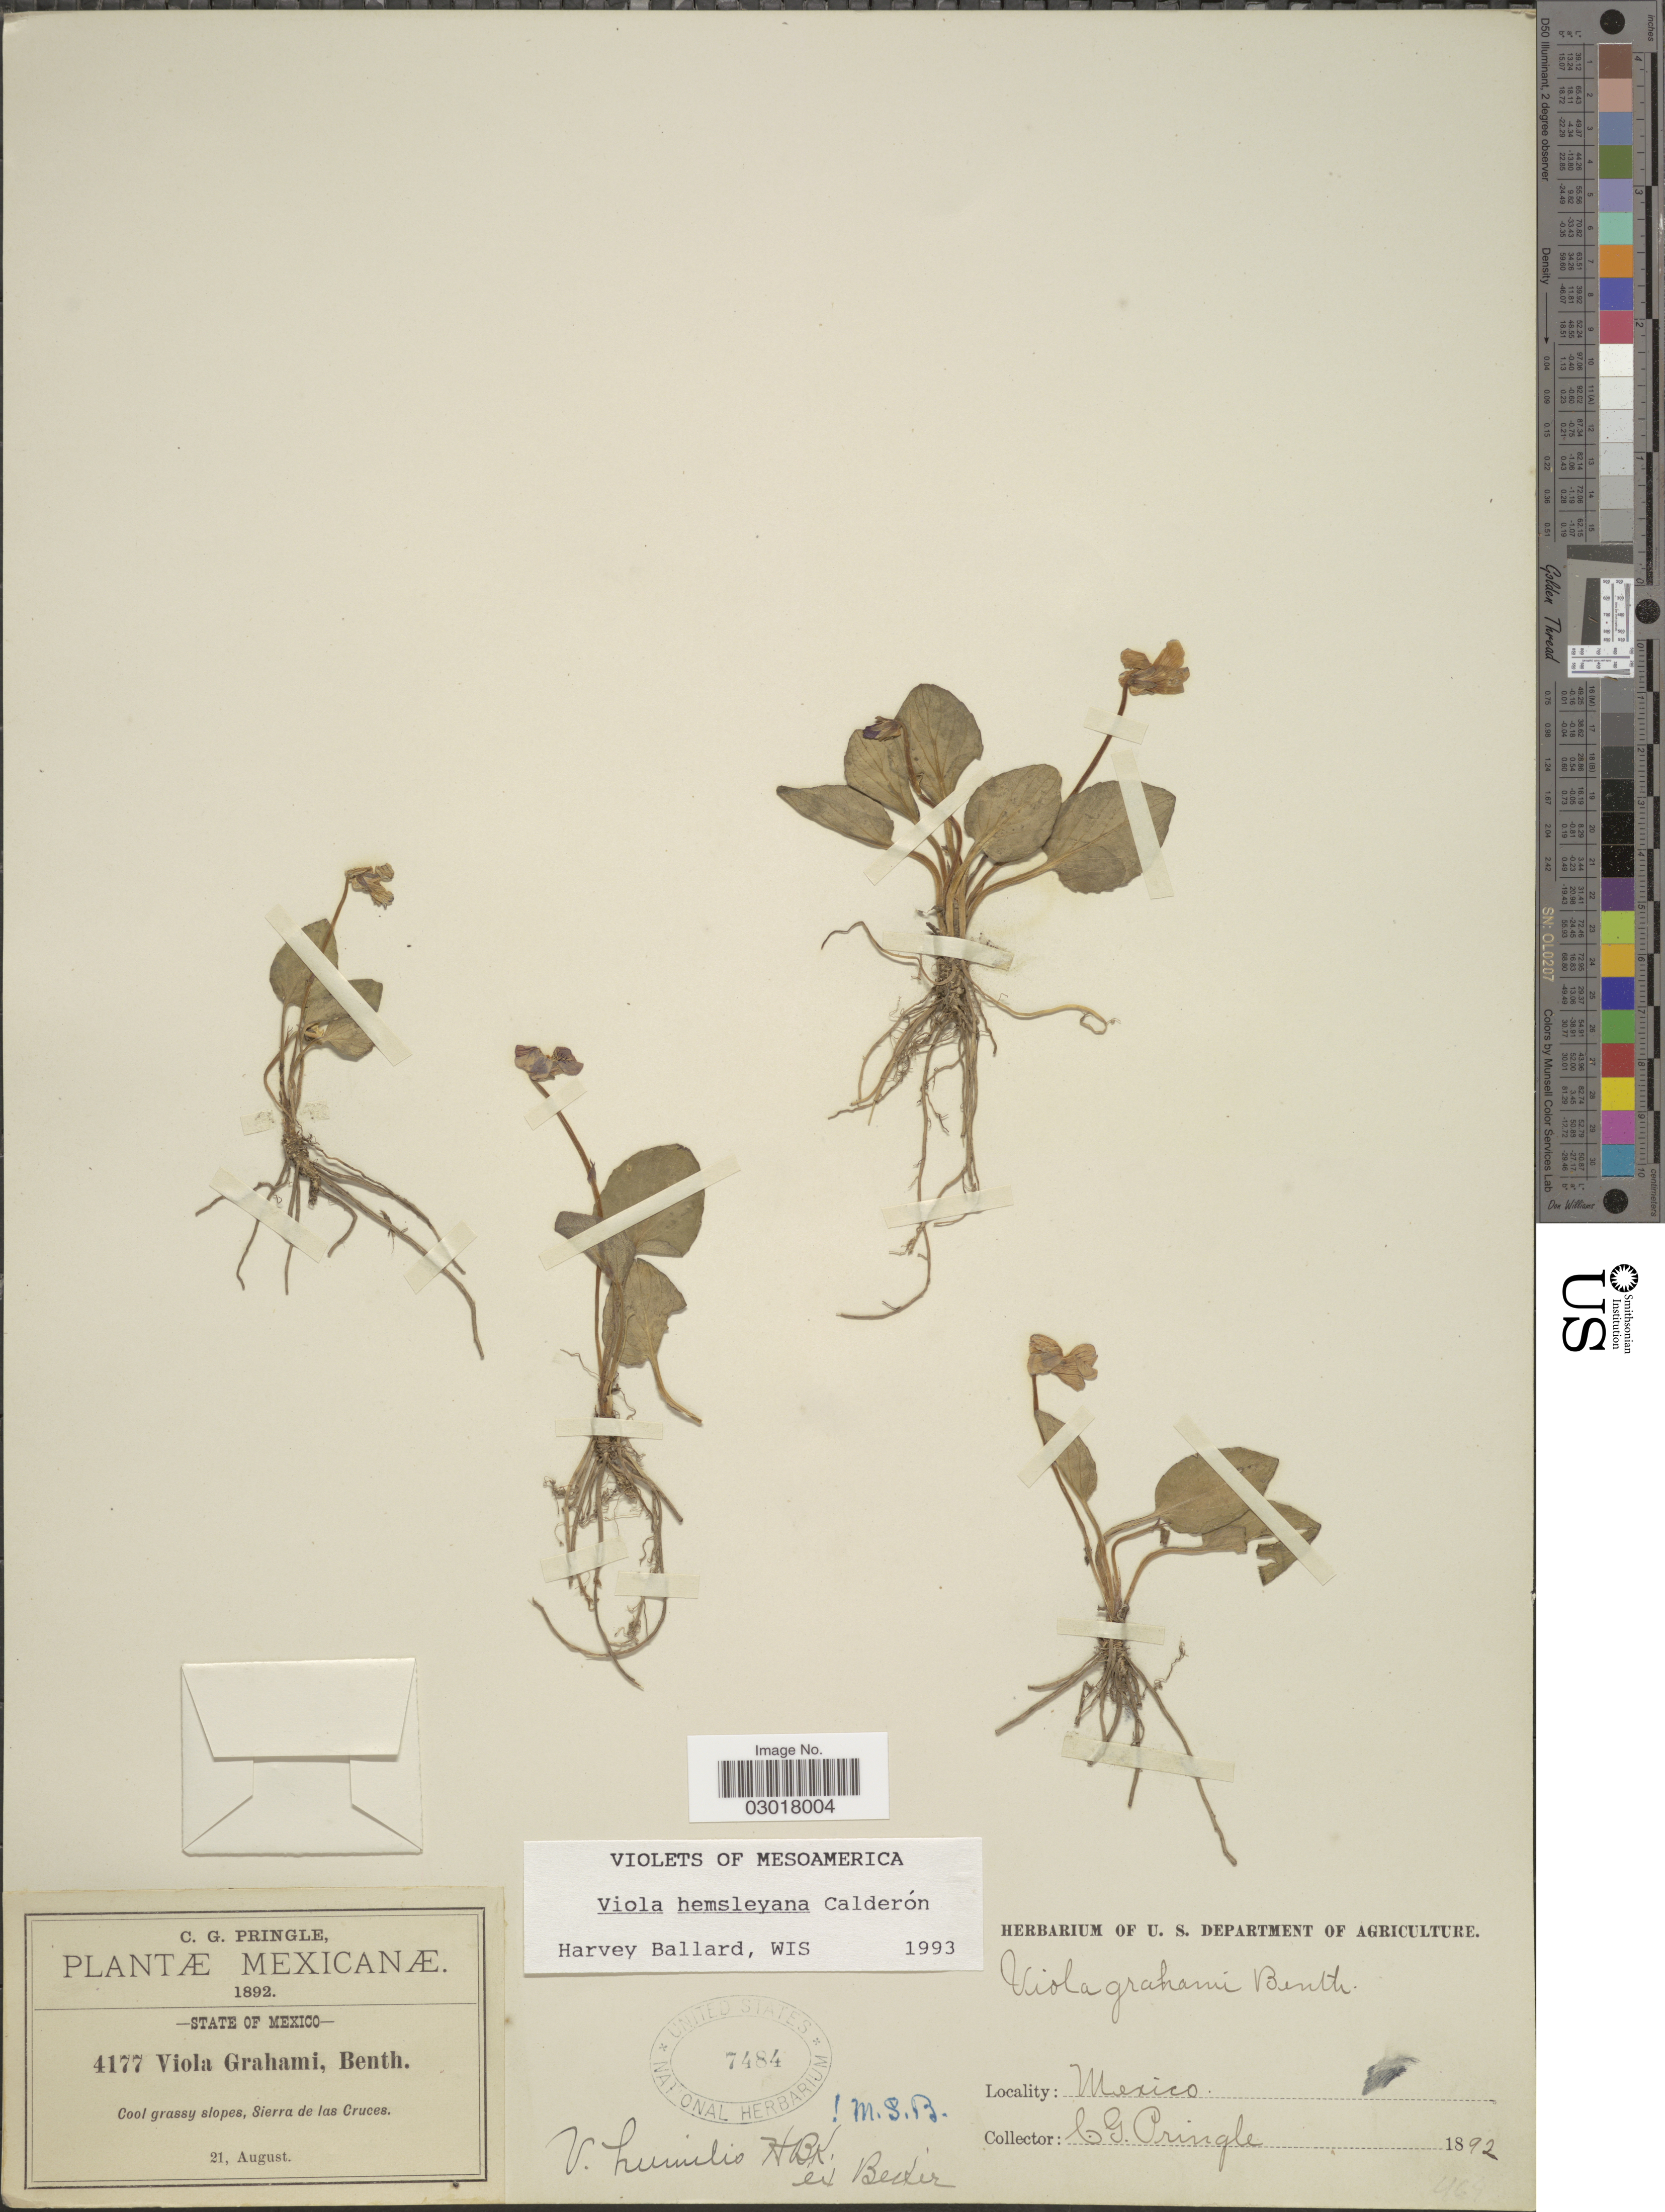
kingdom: Plantae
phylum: Tracheophyta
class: Magnoliopsida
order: Malpighiales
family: Violaceae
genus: Viola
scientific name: Viola hemsleyana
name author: Calderón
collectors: C. G. Pringle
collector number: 4177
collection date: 1892-08-21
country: Mexico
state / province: México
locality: Sierra de las Cruces.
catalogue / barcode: US 7484